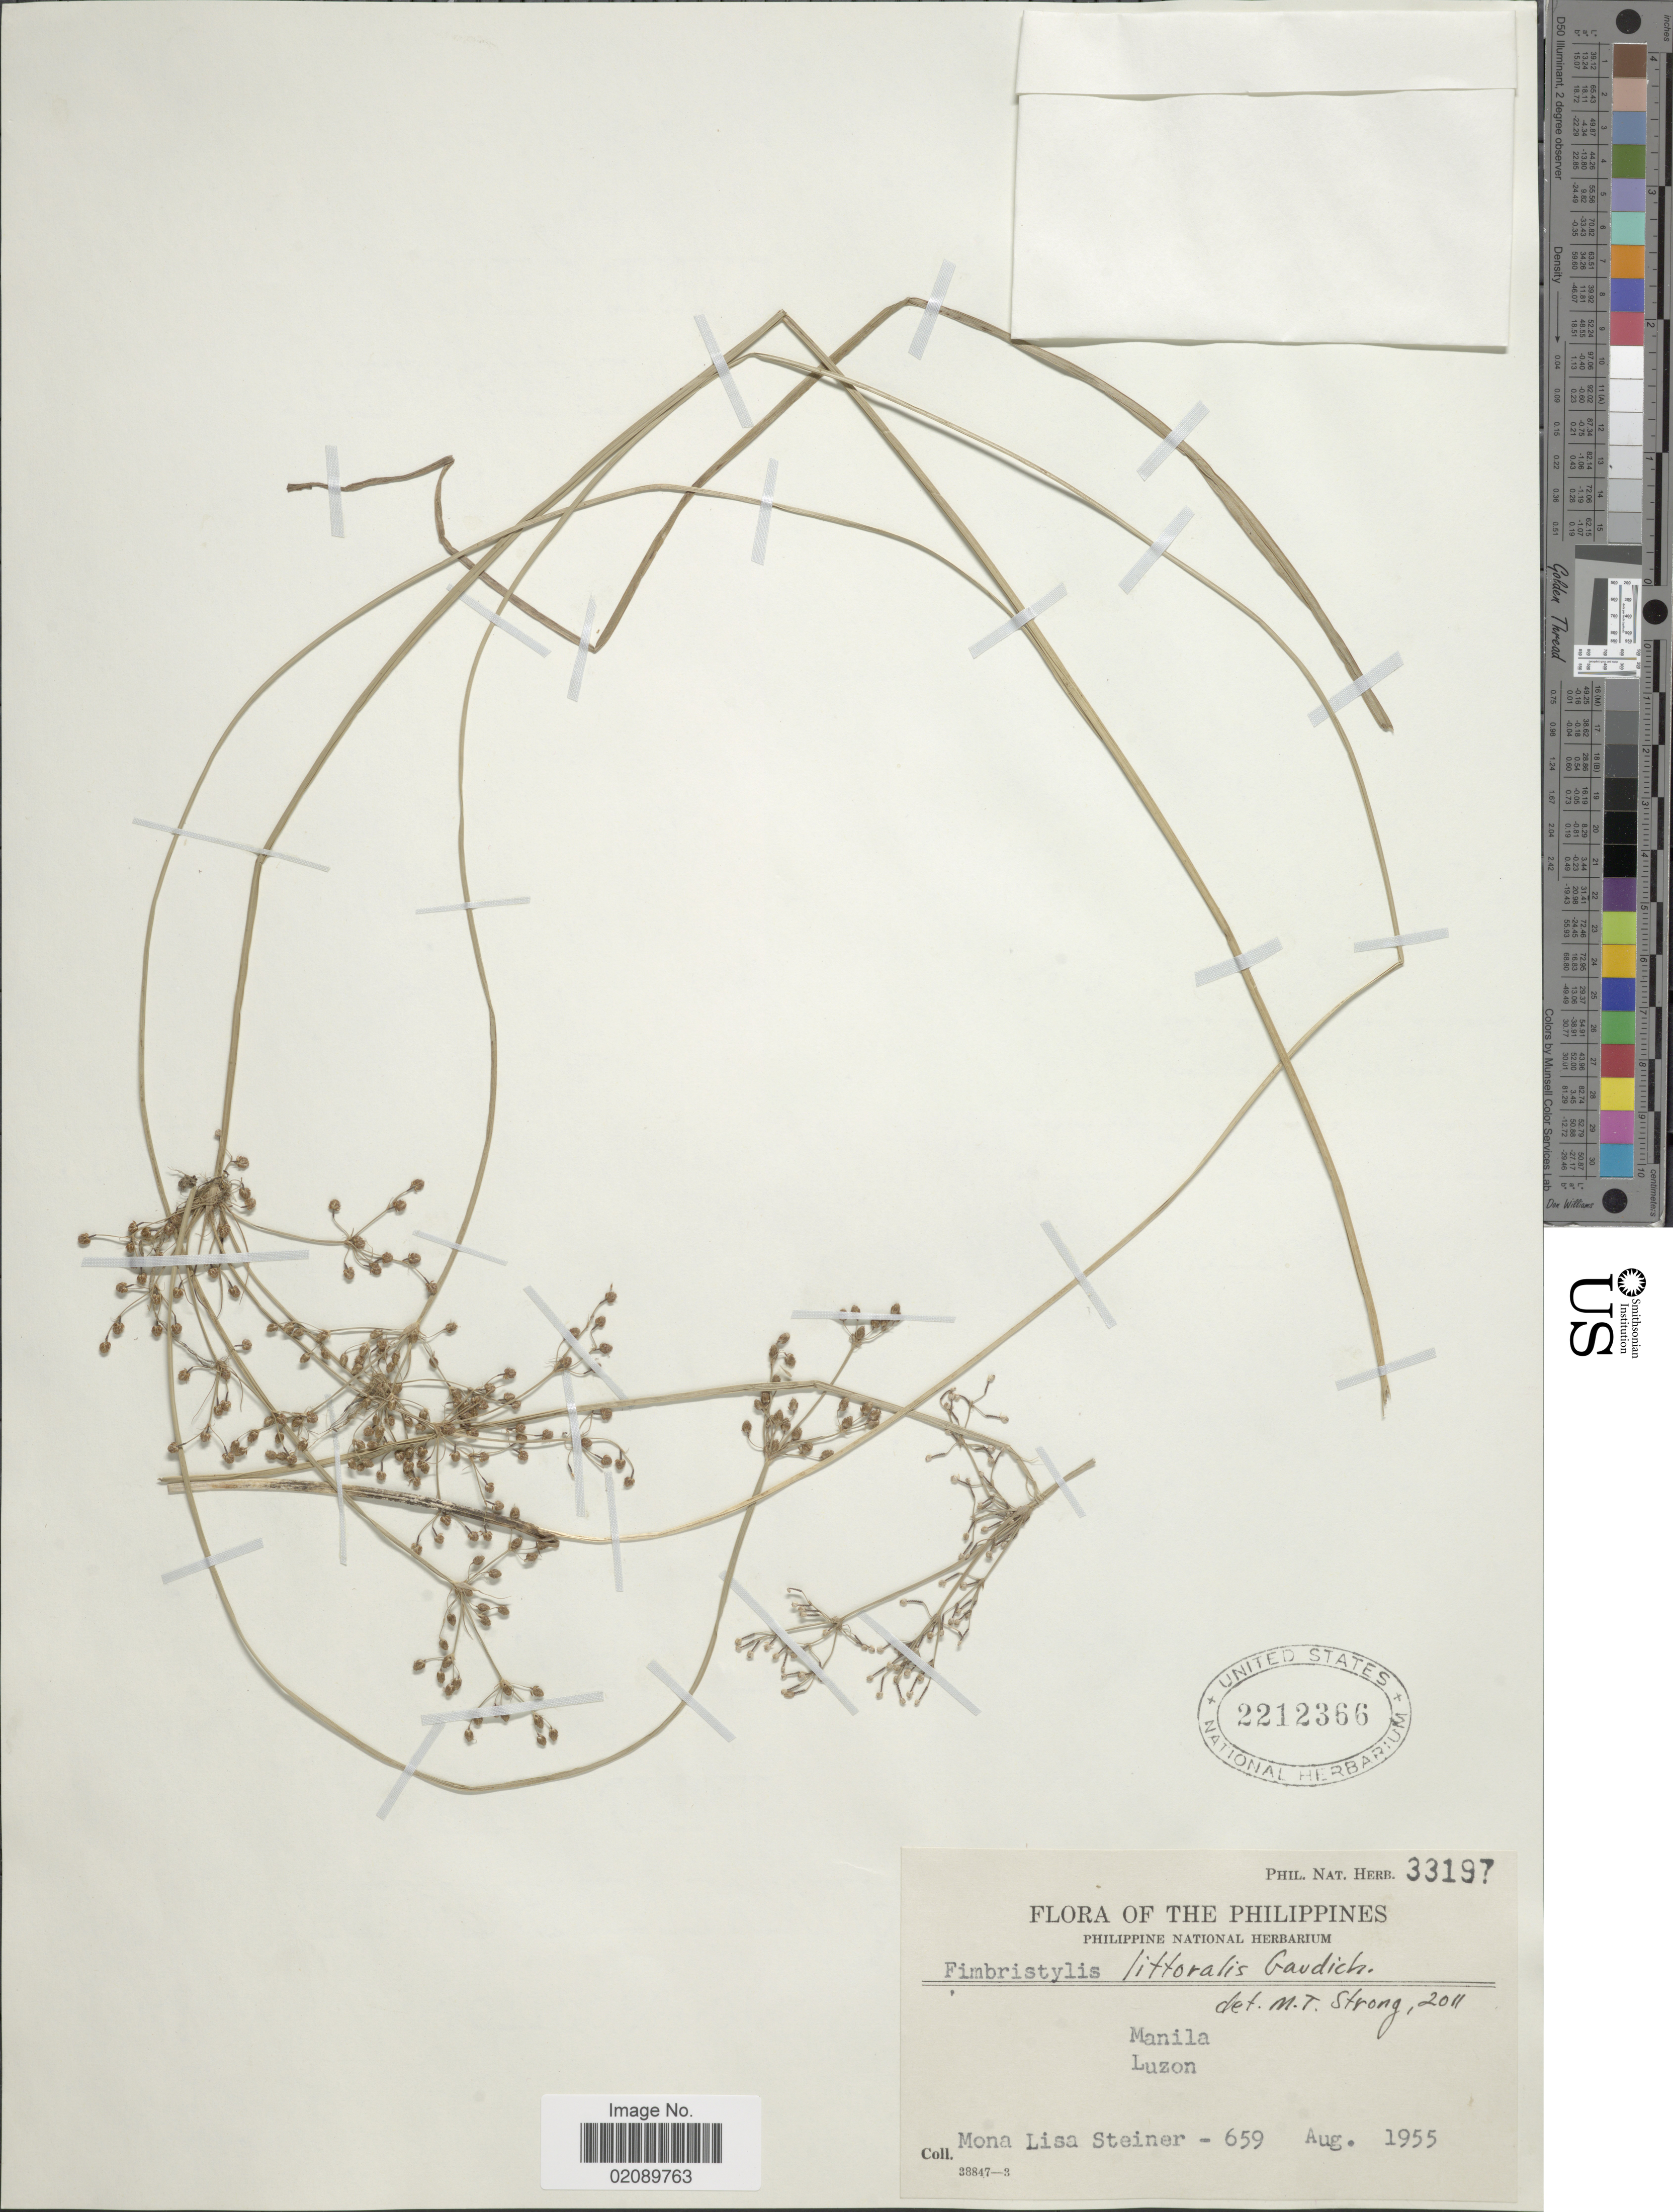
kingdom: Plantae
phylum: Tracheophyta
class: Liliopsida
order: Poales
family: Cyperaceae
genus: Fimbristylis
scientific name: Fimbristylis littoralis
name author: Gaudich.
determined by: Strong, M. T., (US), Smithsonian Institution - National Museum of Natural History (UNITED STATES)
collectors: M. Steiner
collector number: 659/ Phil. Nat. Herb. 33197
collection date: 1955-08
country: Philippines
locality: Manila, Luzon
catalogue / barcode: US 2212366